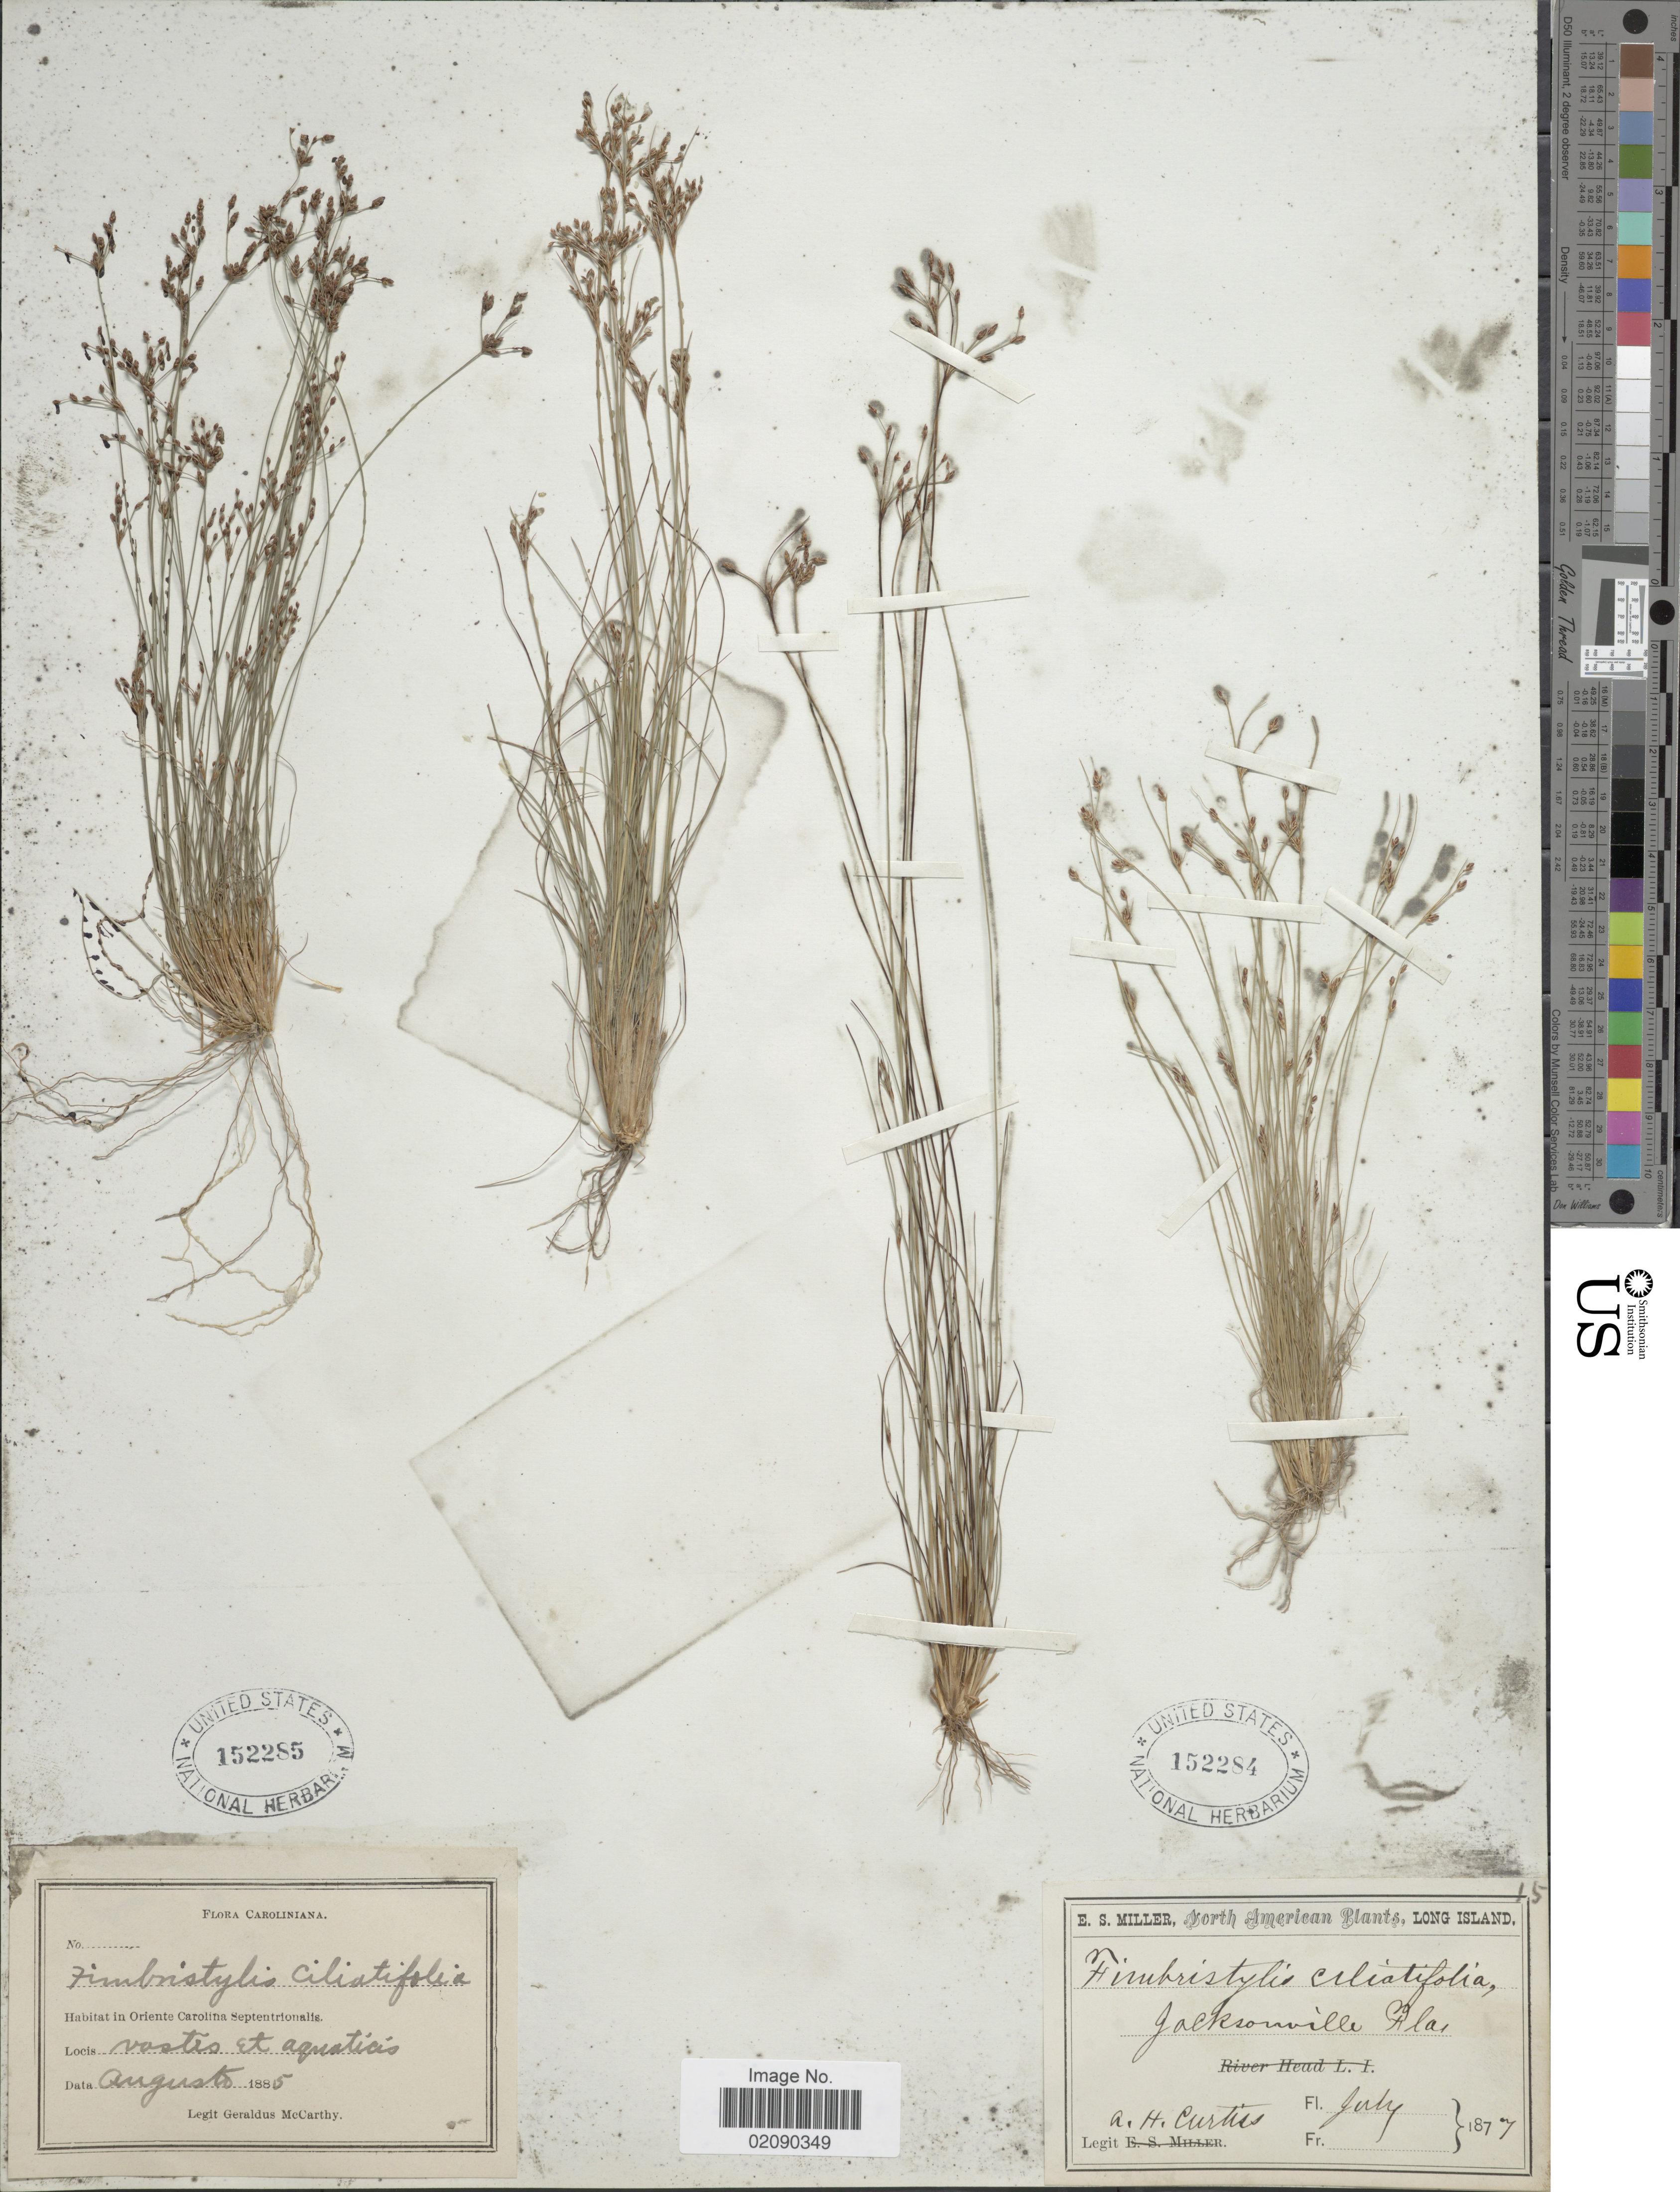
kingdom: Plantae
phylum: Tracheophyta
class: Liliopsida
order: Poales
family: Cyperaceae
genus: Bulbostylis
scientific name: Bulbostylis ciliatifolia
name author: (Elliott) Fernald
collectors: M. McCarthy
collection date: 1885-08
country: United States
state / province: North Carolina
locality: Caroliniana. Oriente Carolina Septentrionalis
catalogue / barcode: US 152285-2